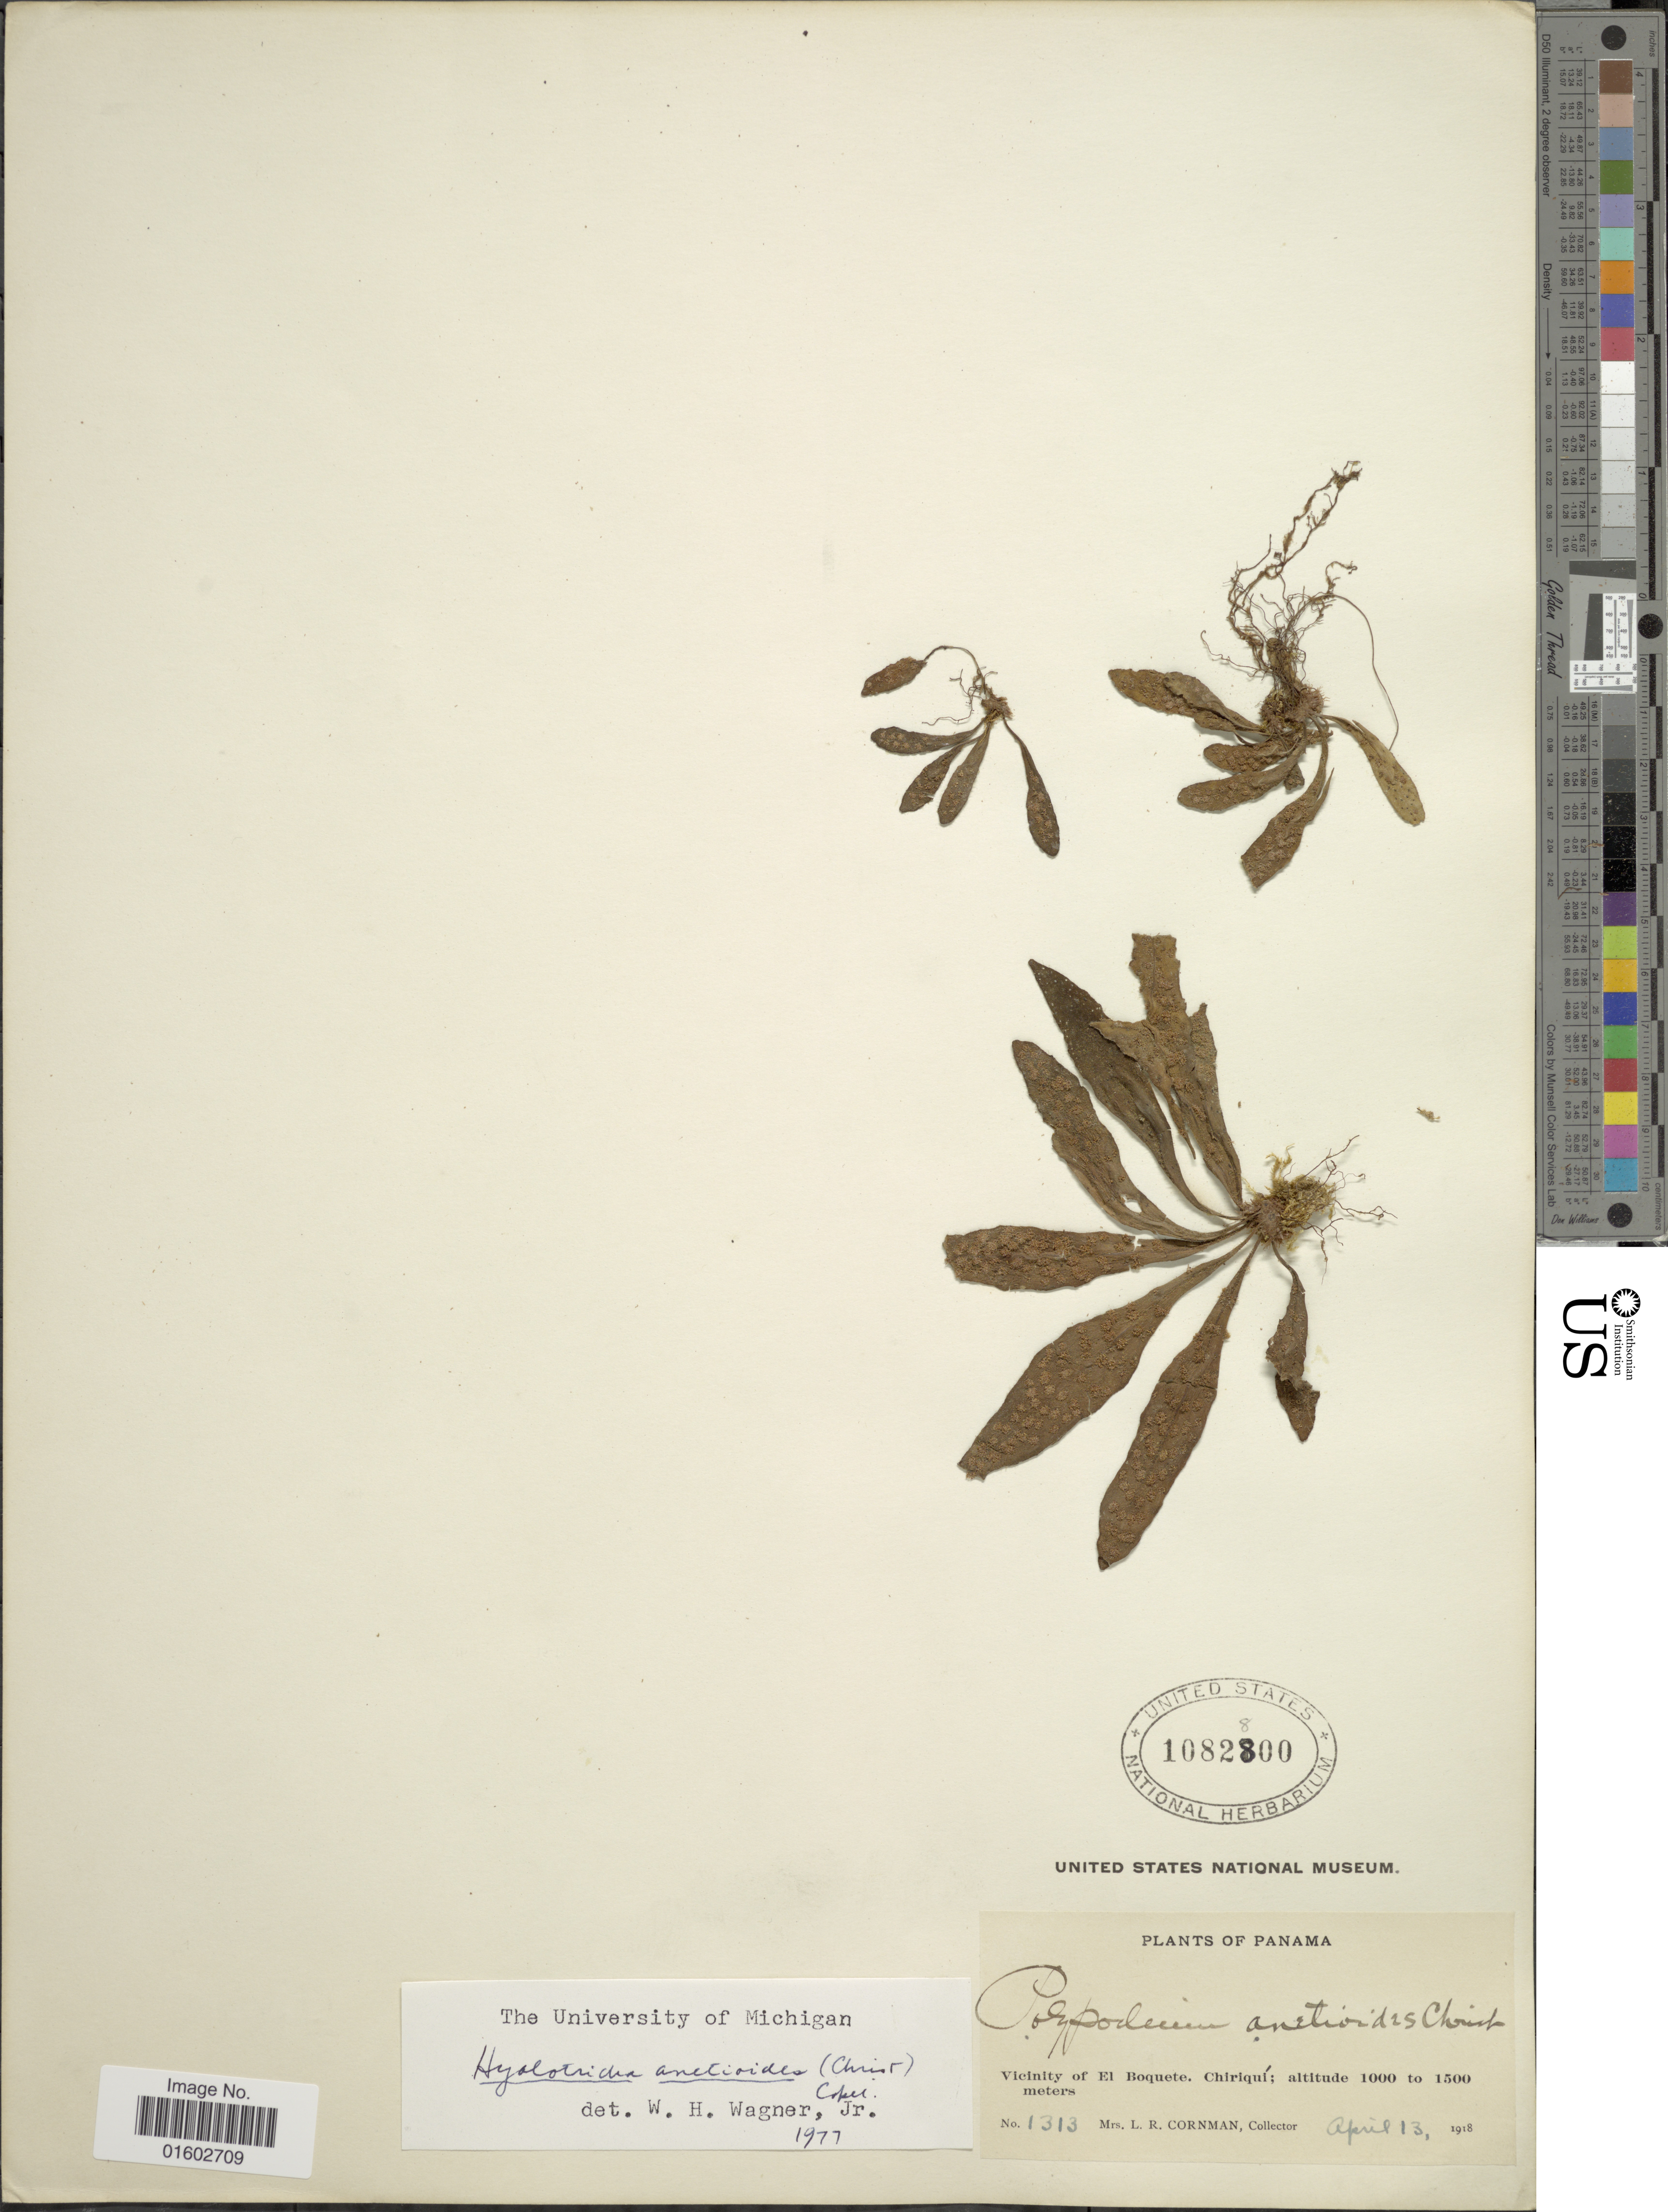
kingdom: Plantae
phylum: Tracheophyta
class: Polypodiopsida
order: Polypodiales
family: Polypodiaceae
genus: Campyloneurum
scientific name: Campyloneurum anetioides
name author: (Christ) R.M. Tryon & A.F. Tryon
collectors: L. Cornman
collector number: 1313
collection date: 1918-04-13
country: Panama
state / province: Chiriqui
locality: Vicinity of El Boquete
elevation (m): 1000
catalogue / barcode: US 1082800